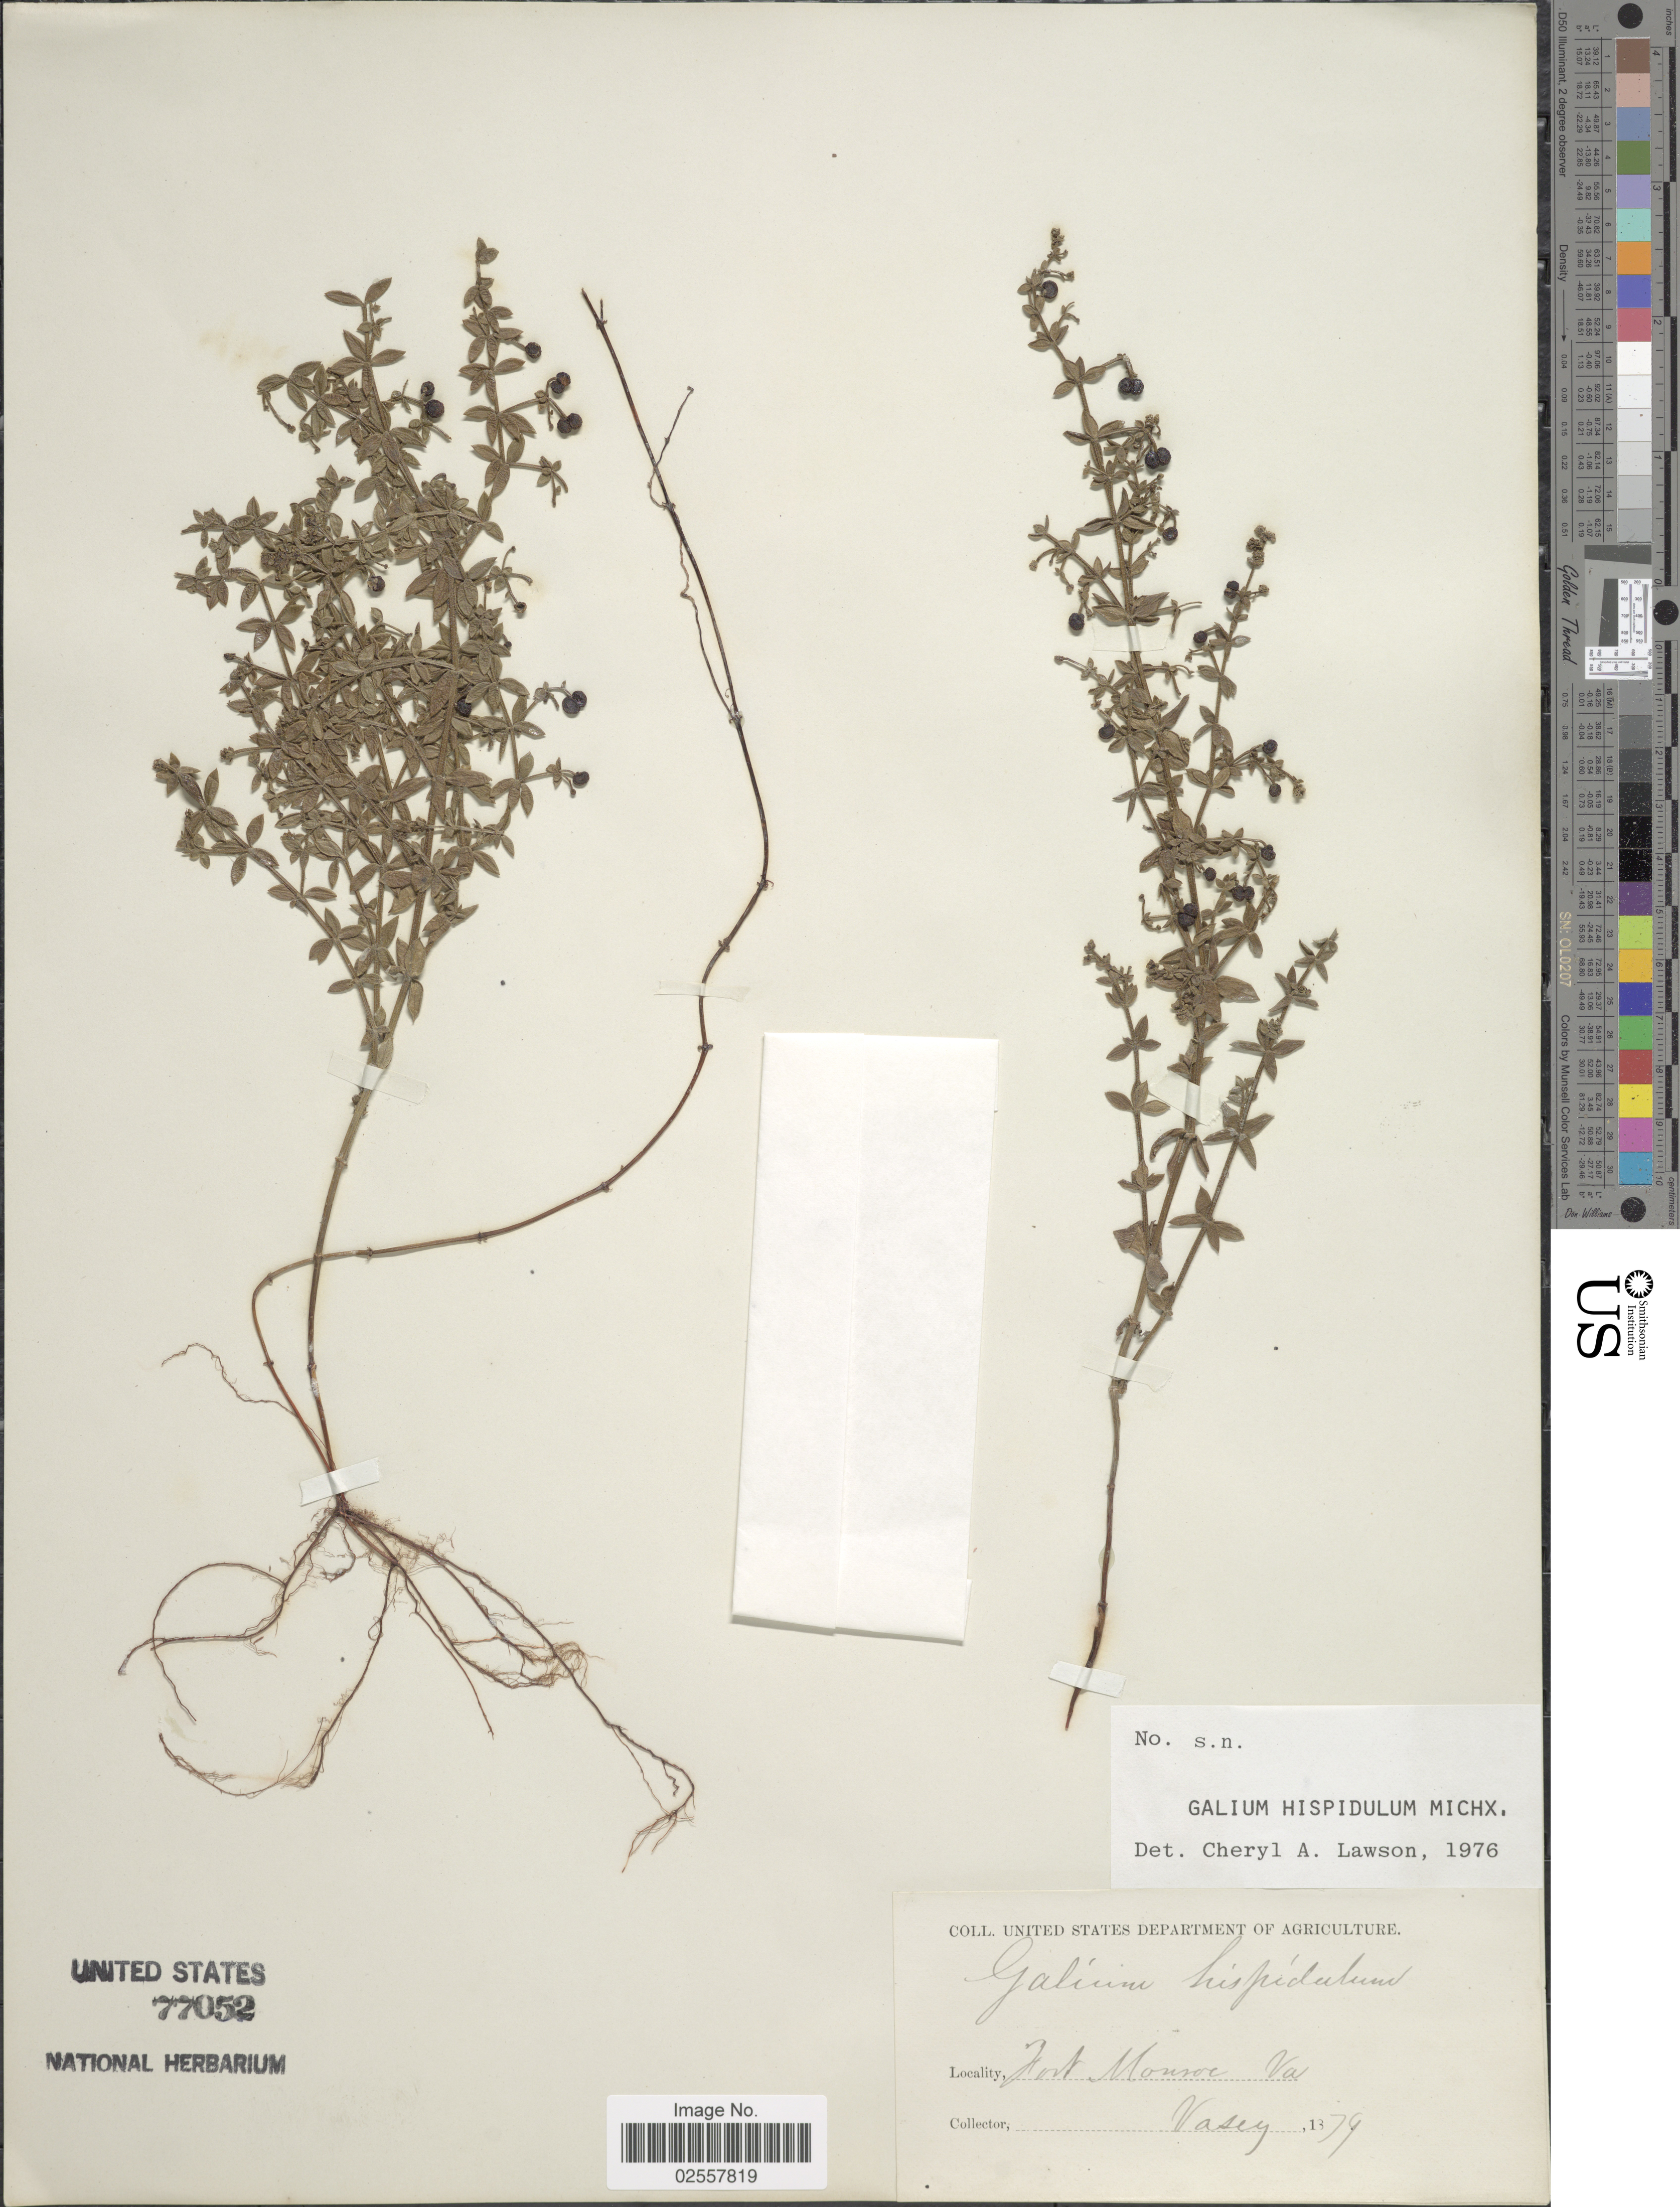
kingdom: Plantae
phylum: Tracheophyta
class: Magnoliopsida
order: Gentianales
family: Rubiaceae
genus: Galium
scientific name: Galium hispidulum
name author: Michx.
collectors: Vasey, --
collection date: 1879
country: United States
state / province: Virginia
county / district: City of Hampton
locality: Fort Monroe.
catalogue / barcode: US 77052